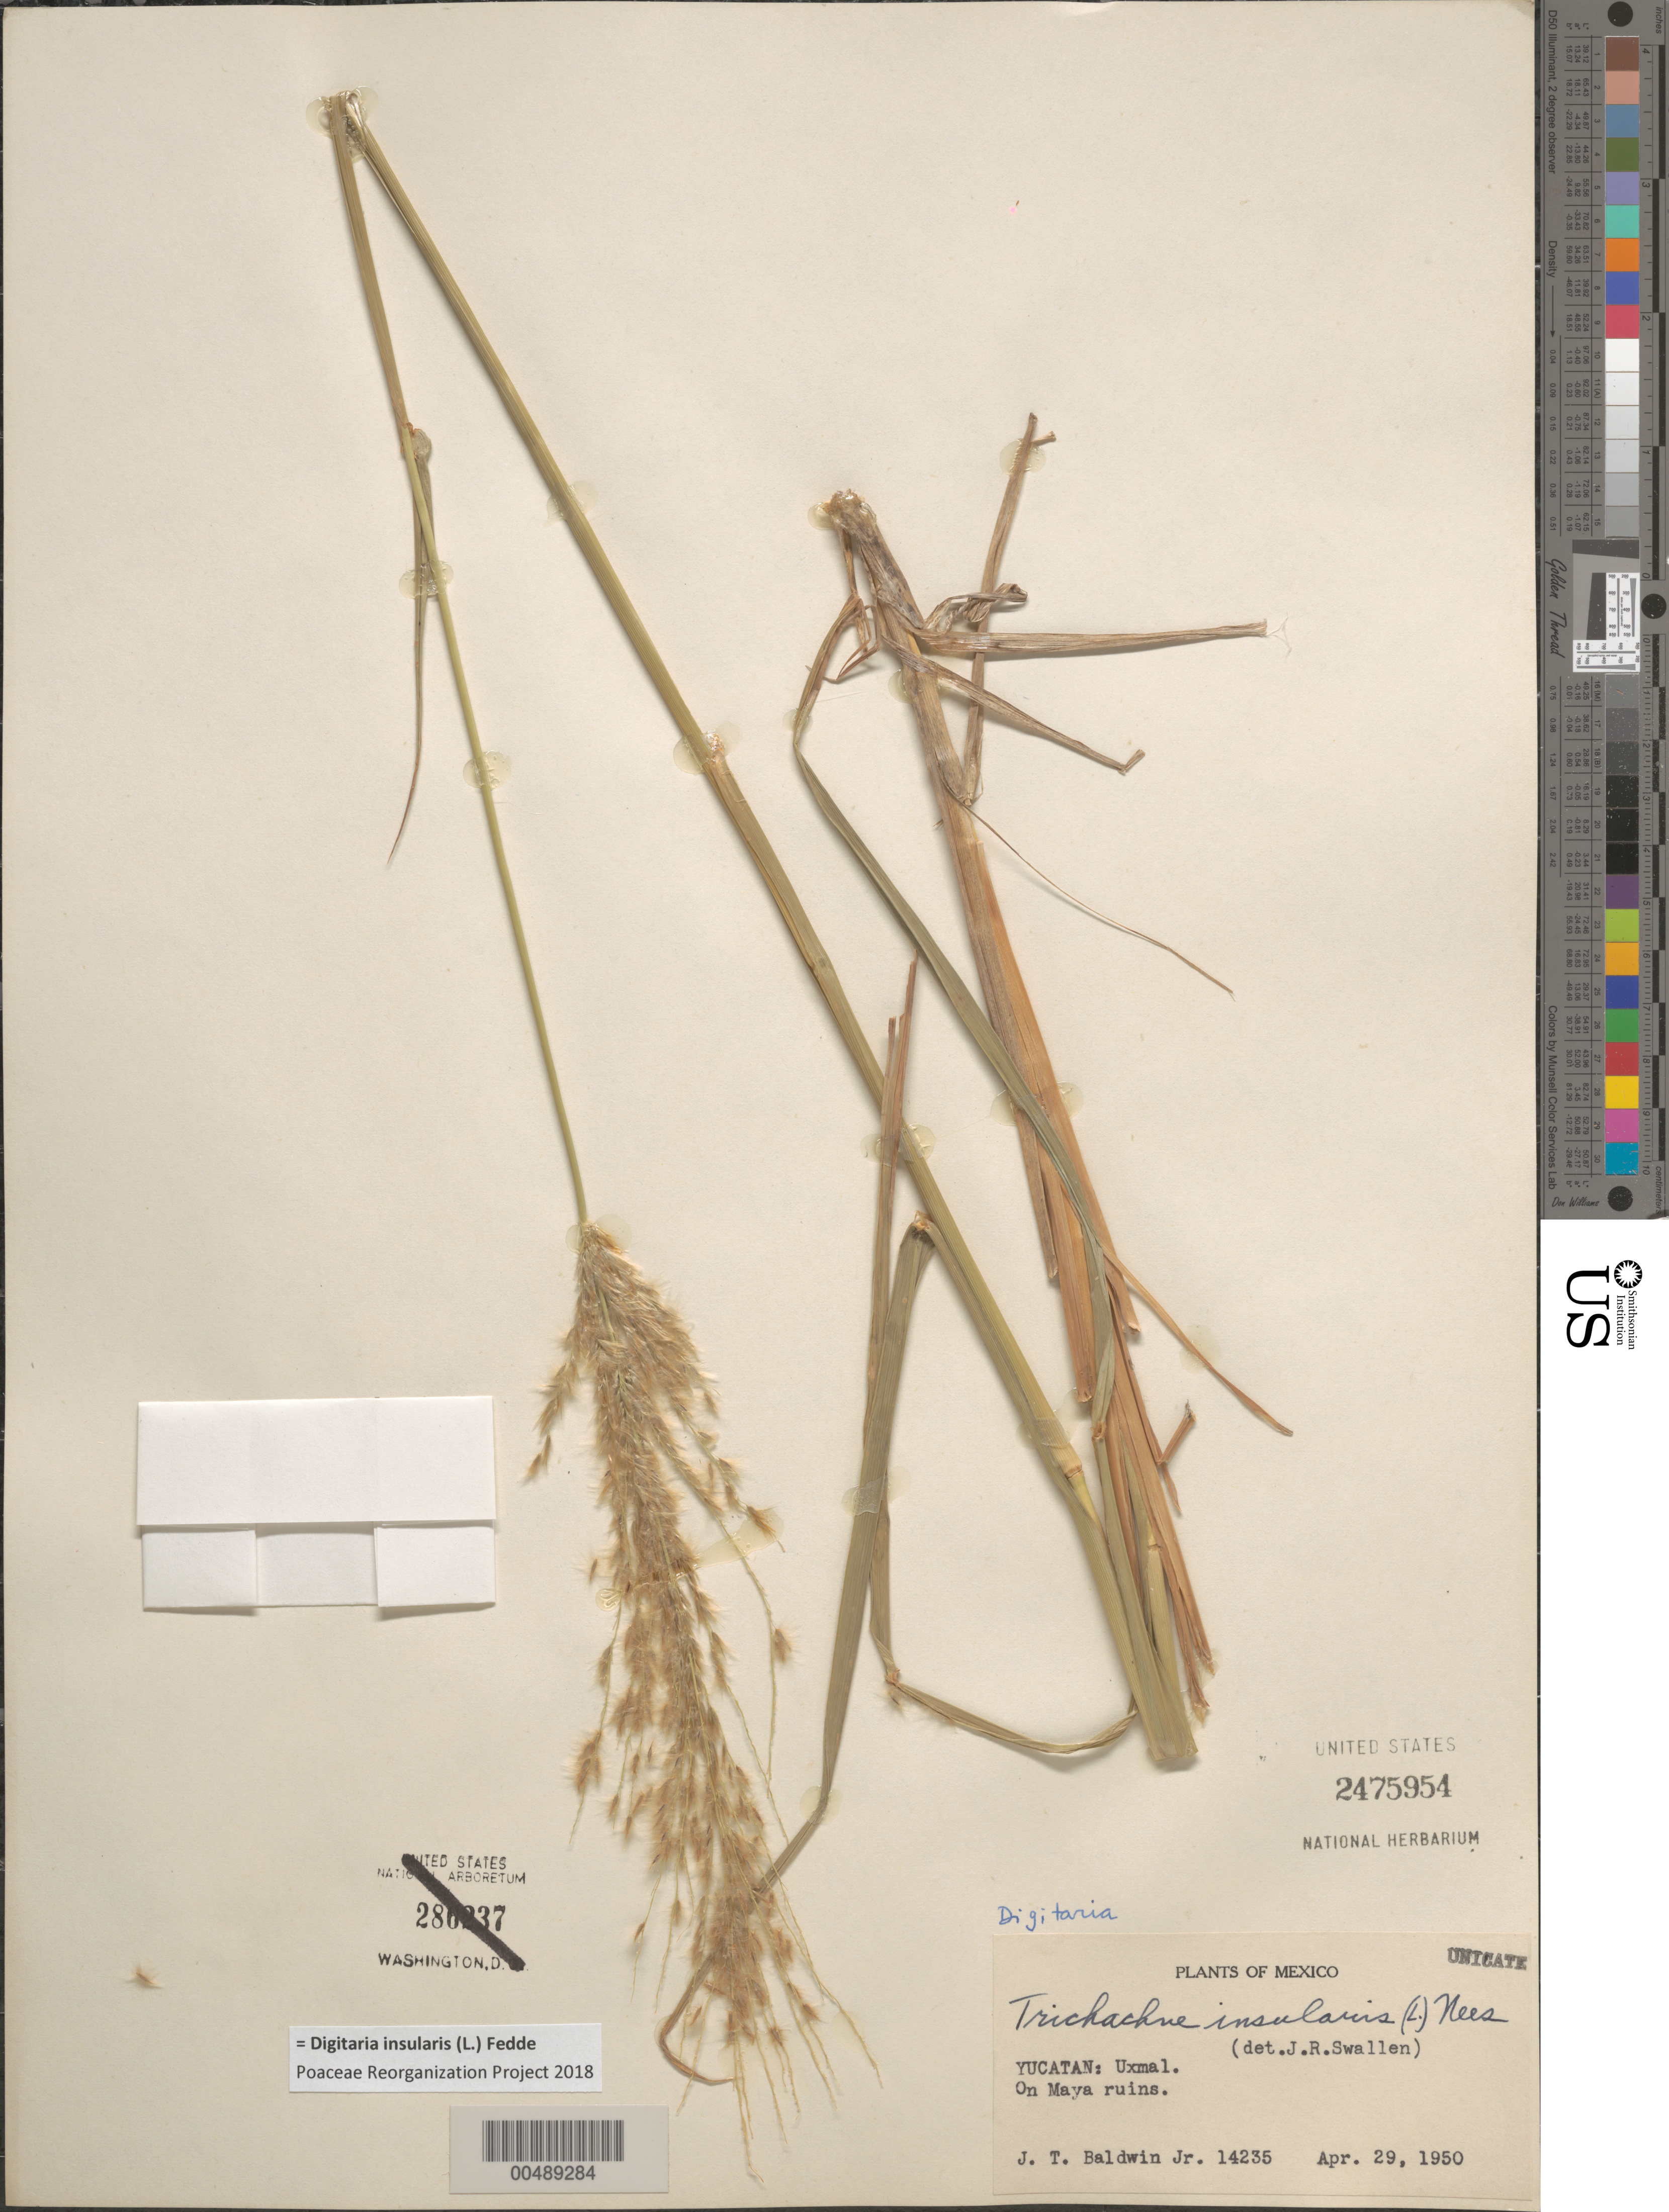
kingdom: Plantae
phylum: Tracheophyta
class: Liliopsida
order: Poales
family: Poaceae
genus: Digitaria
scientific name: Digitaria insularis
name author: (L.) Fedde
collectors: J. T. Baldwin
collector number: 14235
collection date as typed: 29 Apr 1950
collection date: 1950-04-29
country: Mexico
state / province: Yucatan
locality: Uxmal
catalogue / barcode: US 2475954